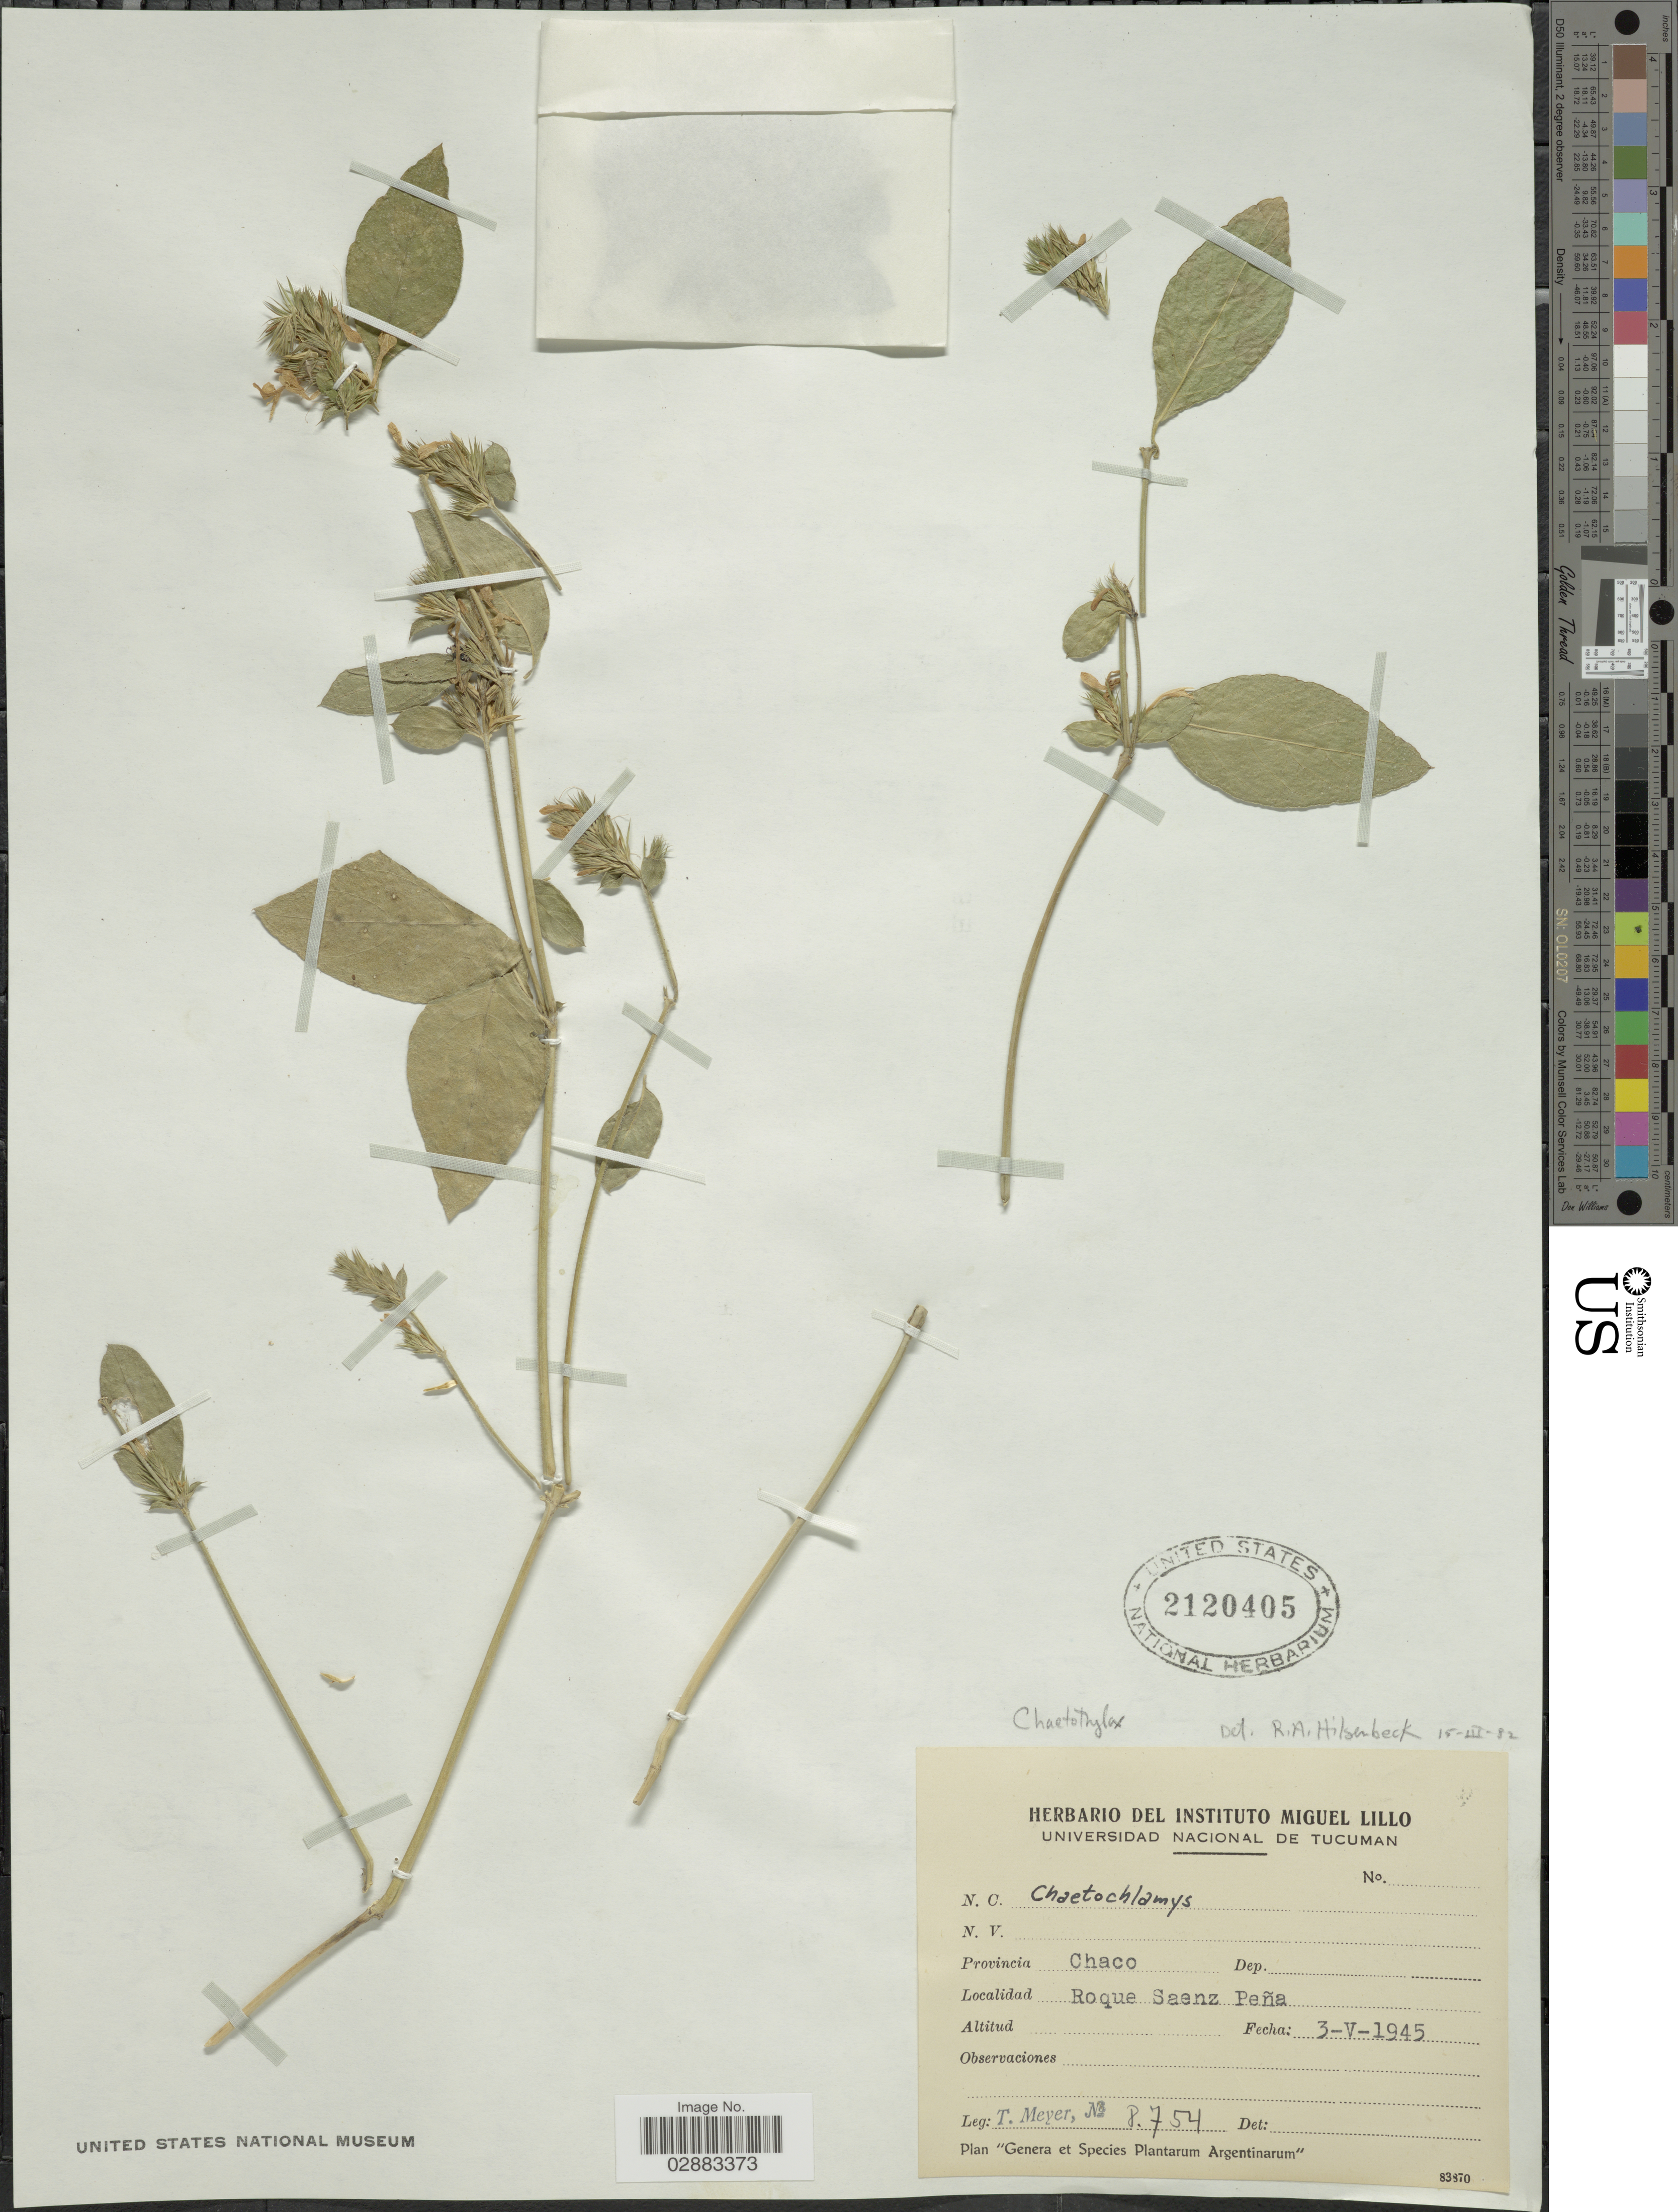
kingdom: Plantae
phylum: Tracheophyta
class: Magnoliopsida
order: Lamiales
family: Acanthaceae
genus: Justicia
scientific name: Justicia goudotii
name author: V.A.W. Graham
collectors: T. Meyer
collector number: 8754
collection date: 1945-05-03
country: Argentina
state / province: Chaco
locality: Roque Saenz Peña.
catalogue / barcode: US 2120405